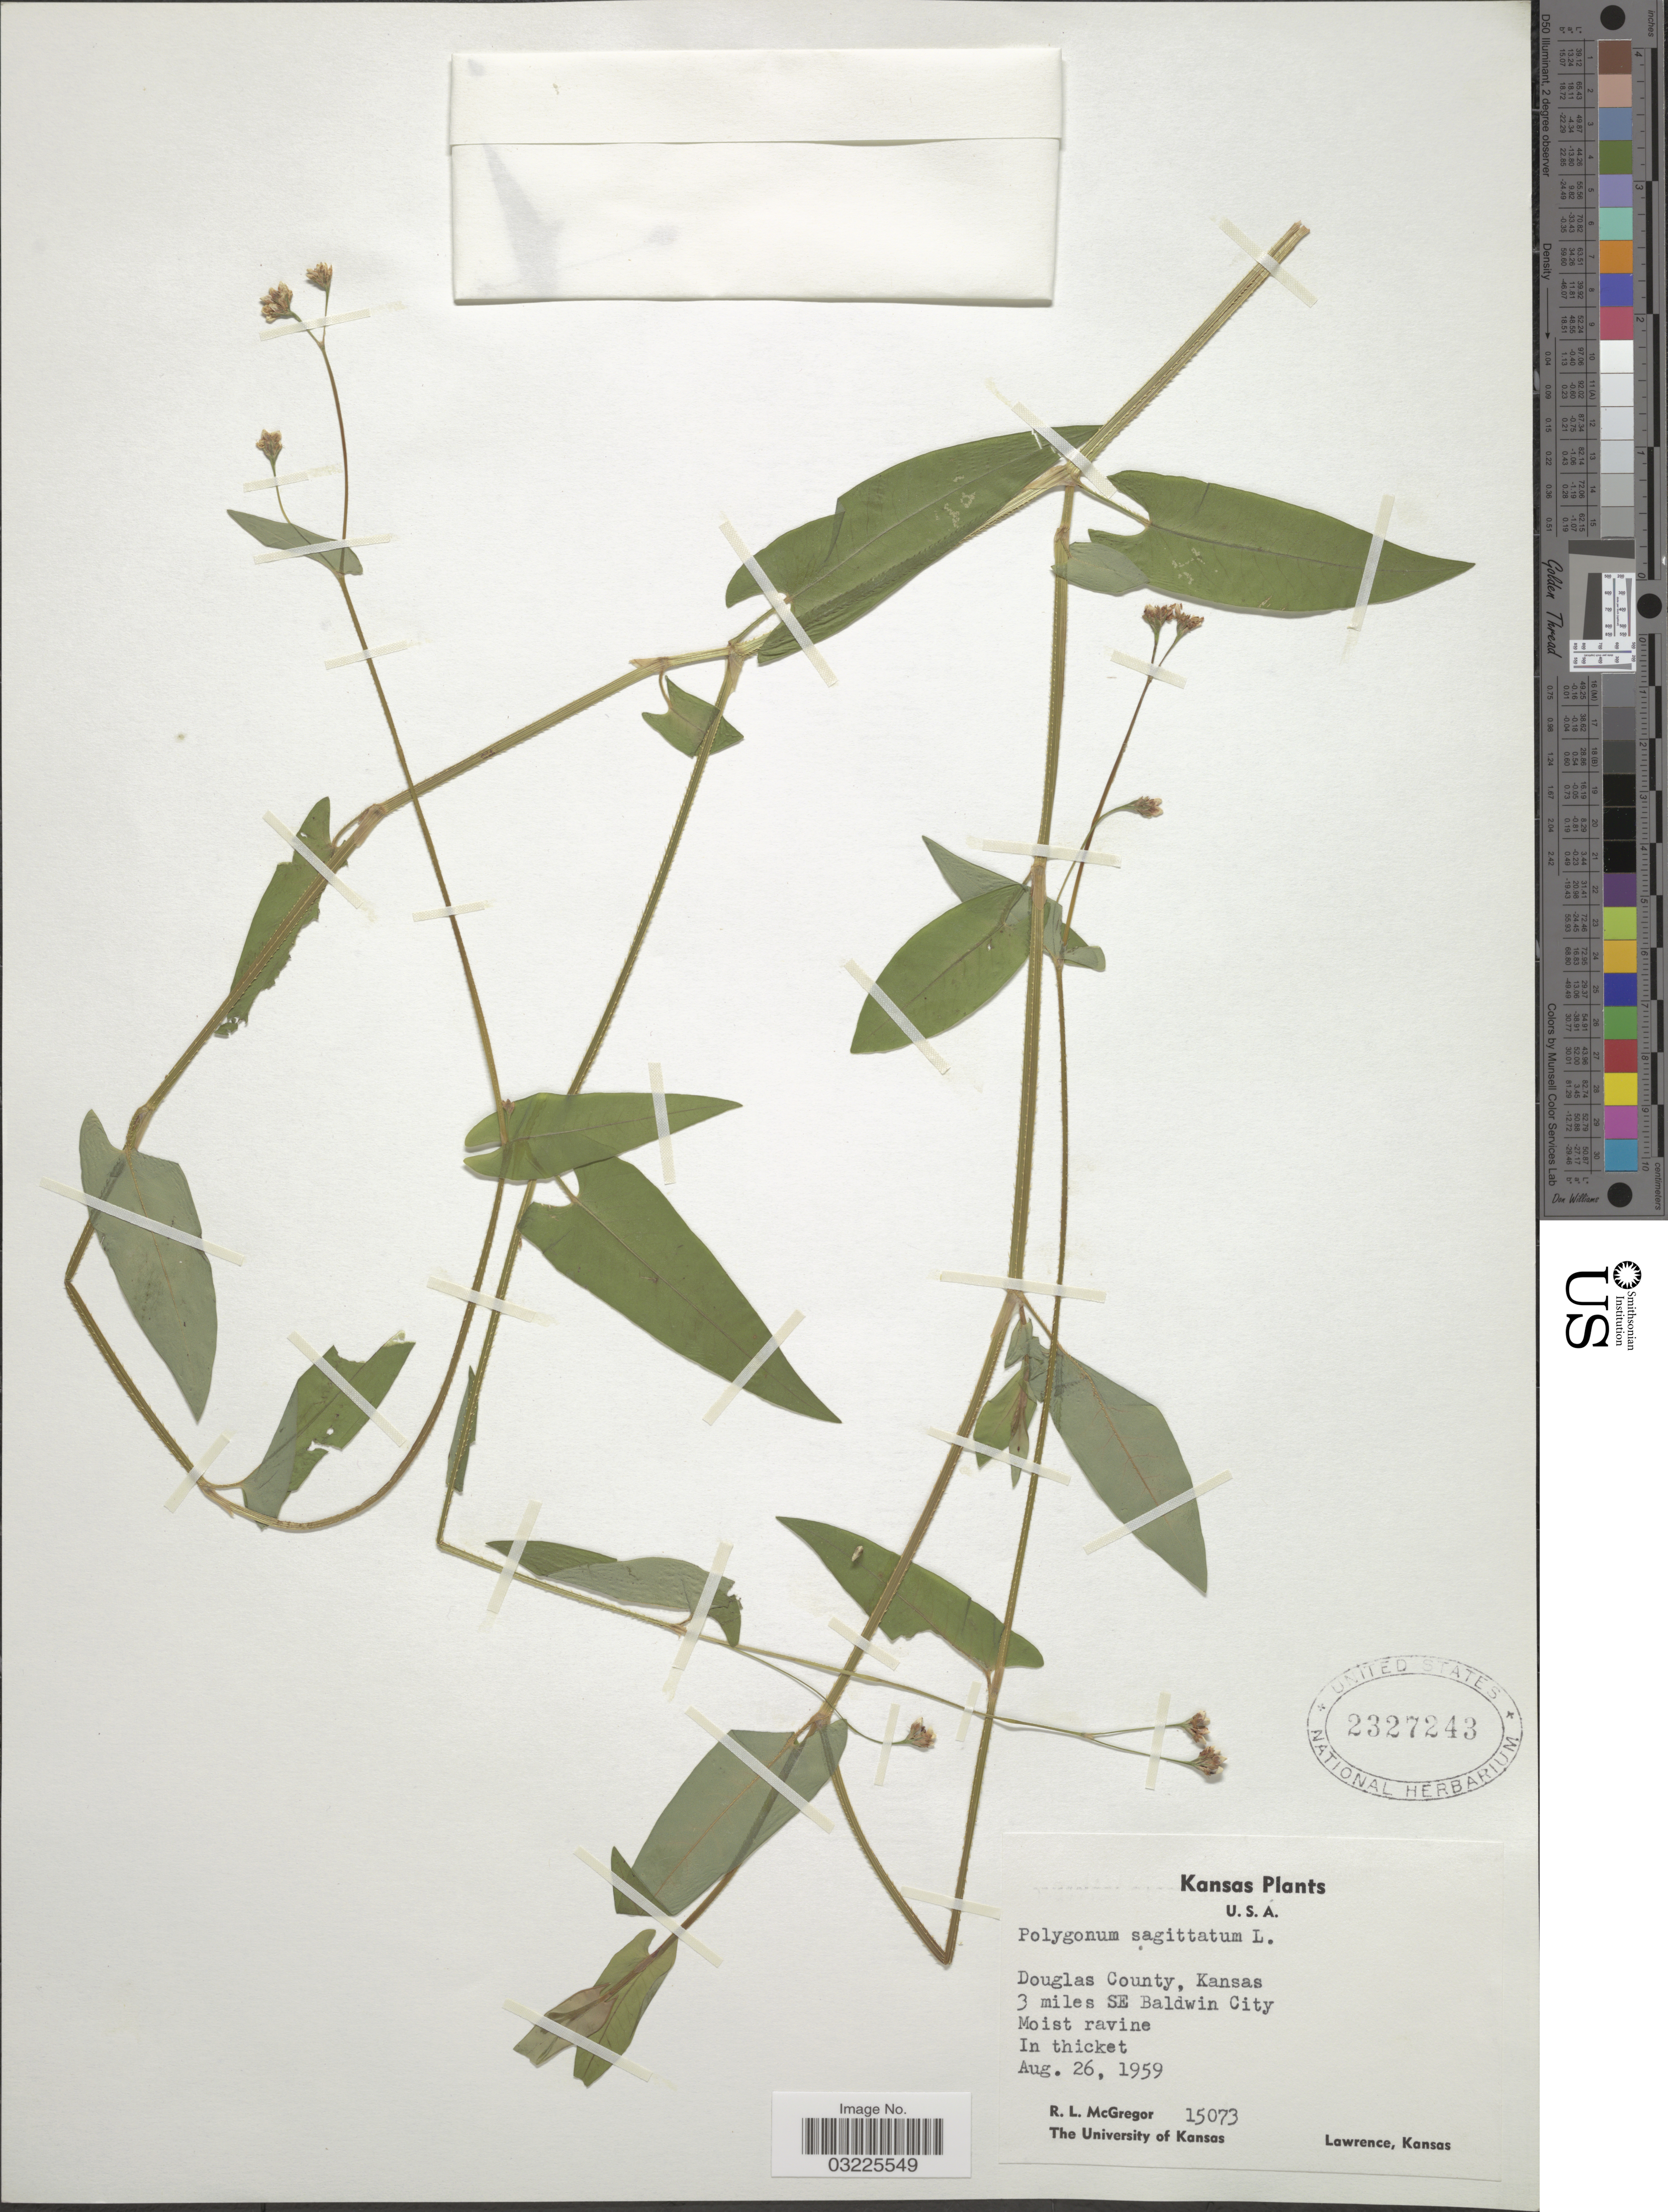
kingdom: Plantae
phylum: Tracheophyta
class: Magnoliopsida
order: Caryophyllales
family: Polygonaceae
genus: Persicaria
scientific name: Persicaria sagittata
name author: (L.) H. Gross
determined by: Atha, D. E.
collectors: R. McGregor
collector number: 15073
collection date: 1959-08-26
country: United States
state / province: Kansas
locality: Douglas County. 3 miles SE Baldwin City.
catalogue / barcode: US 2327243